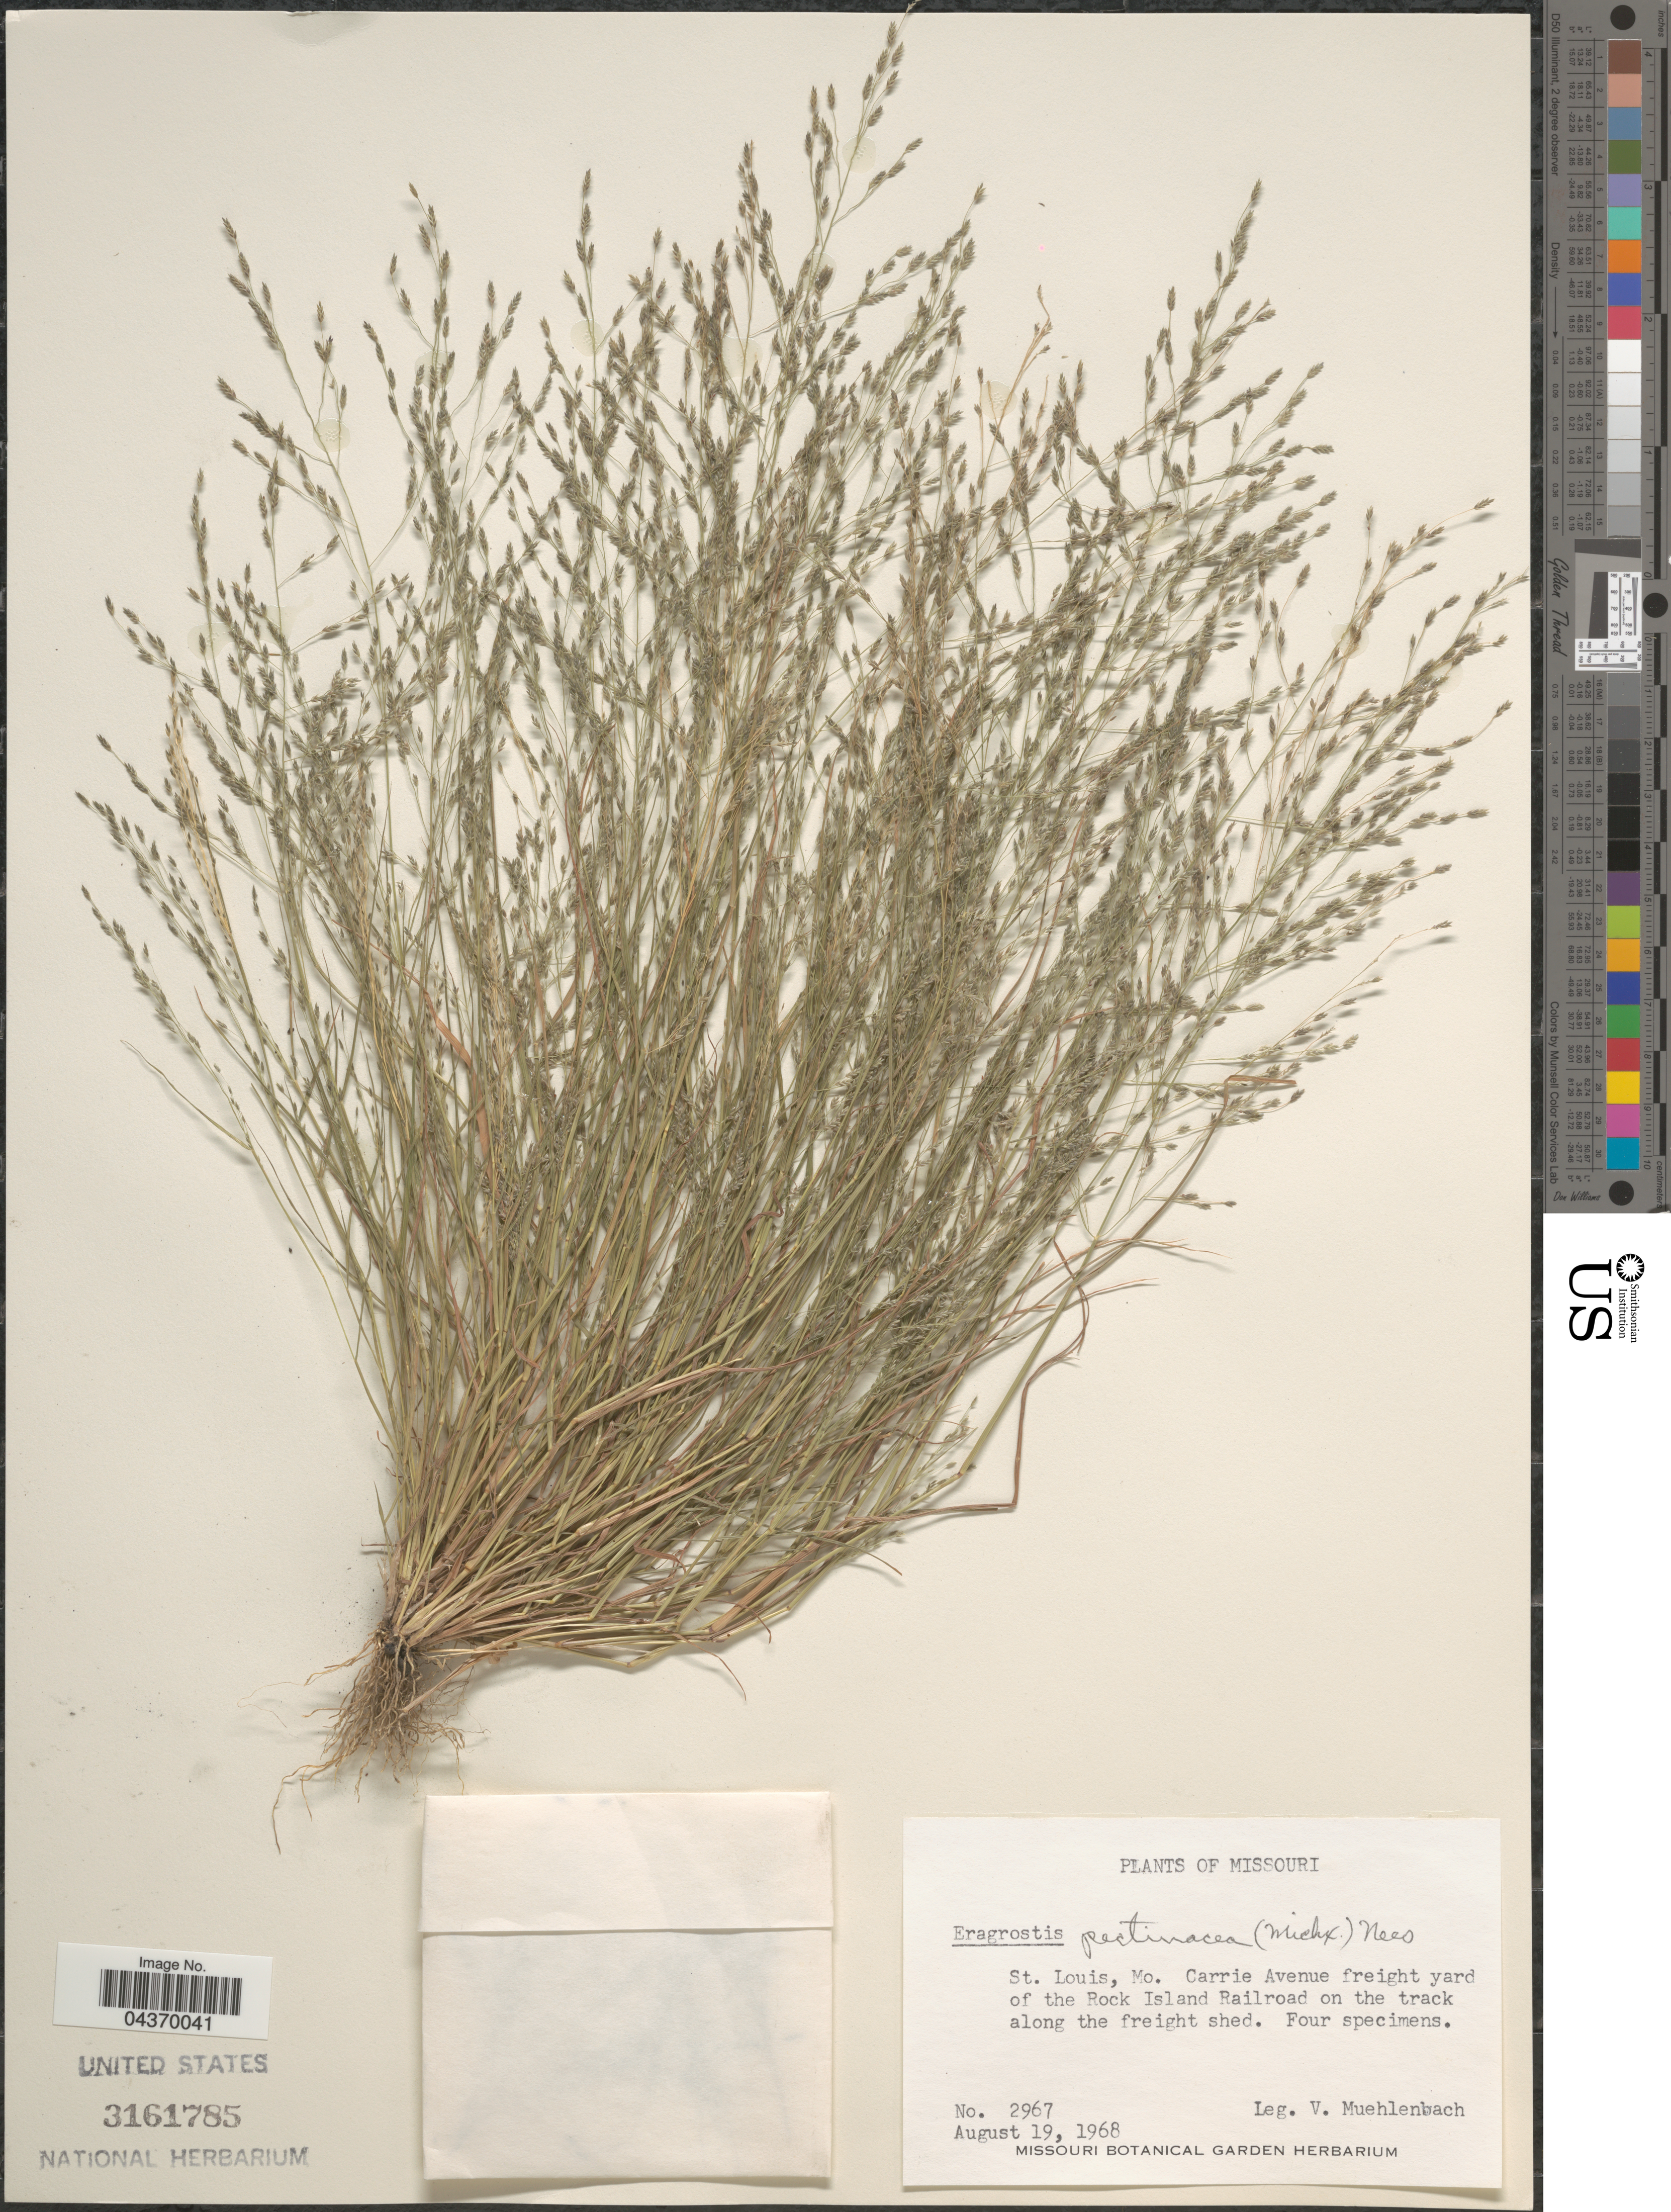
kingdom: Plantae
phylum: Tracheophyta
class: Liliopsida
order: Poales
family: Poaceae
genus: Eragrostis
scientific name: Eragrostis pectinacea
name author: (Michx.) Nees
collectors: V. Muehlenbach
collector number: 2967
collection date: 1968-08-19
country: United States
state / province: Missouri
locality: St. Louis. Carrie Avenue freight yard of the Rock Island Railroad on the track along the freight shed.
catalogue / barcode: US 3161785